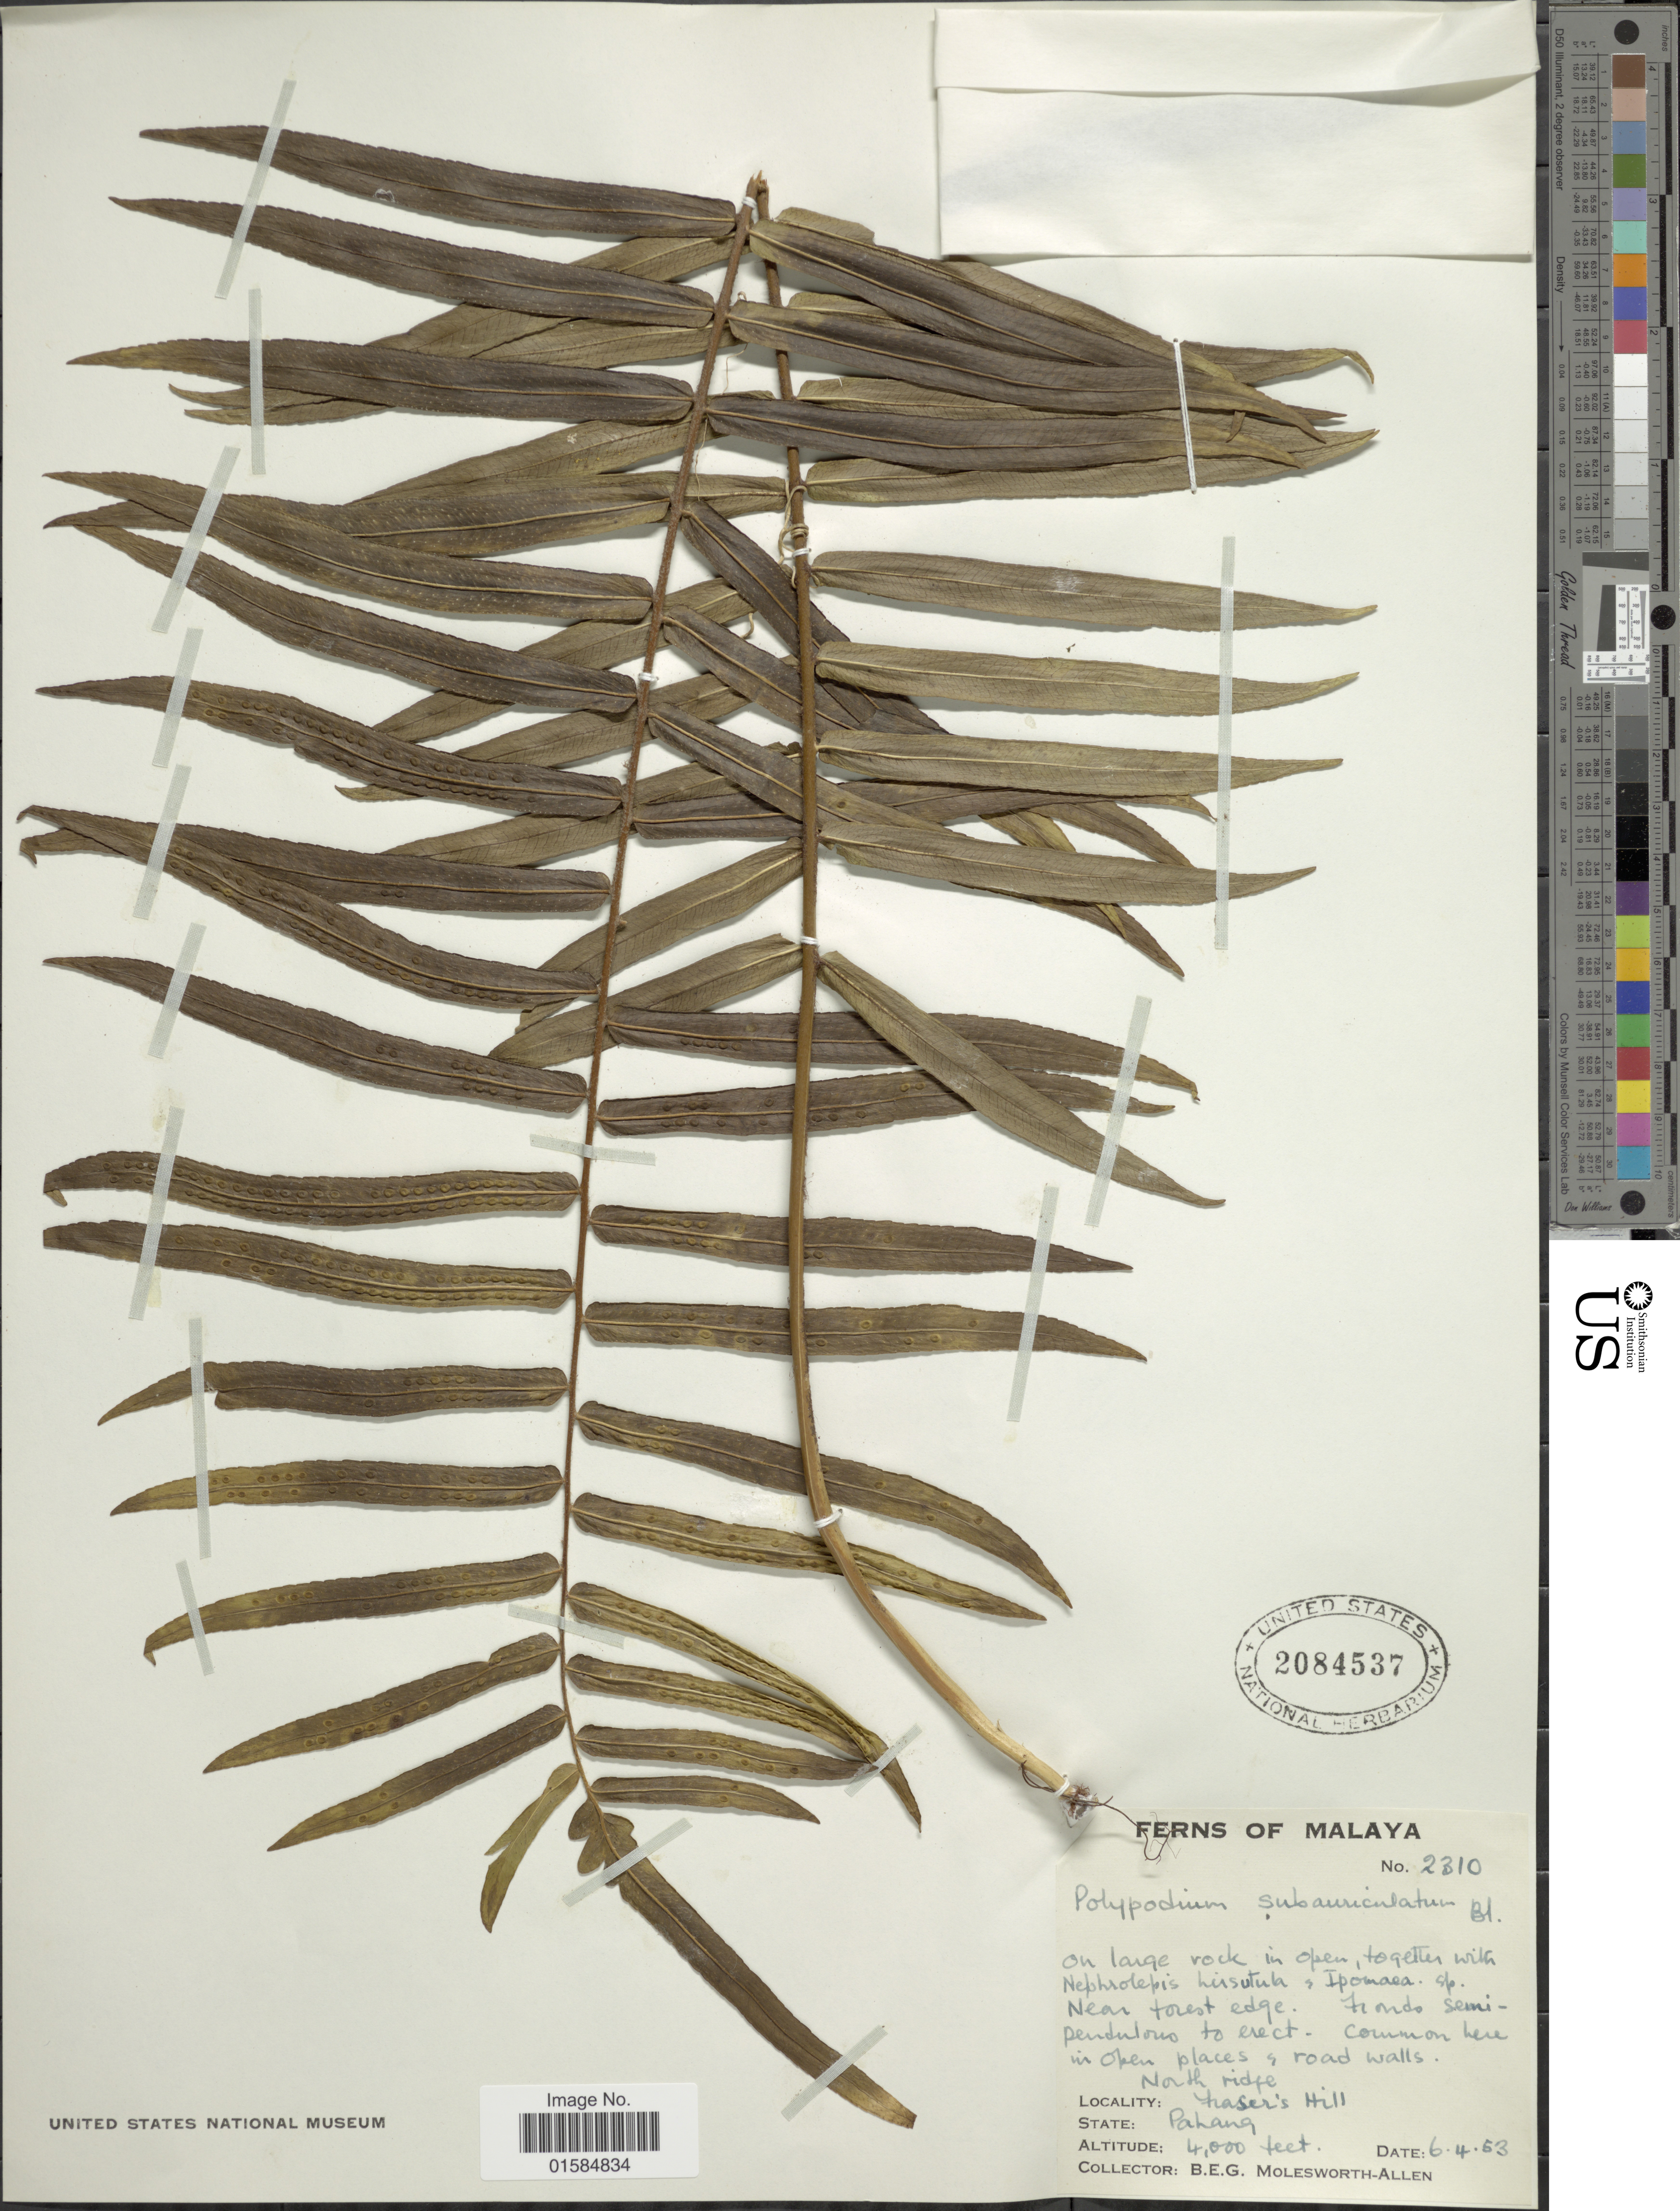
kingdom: Plantae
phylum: Tracheophyta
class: Polypodiopsida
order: Polypodiales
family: Polypodiaceae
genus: Goniophlebium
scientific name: Goniophlebium subauriculatum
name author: (Blume) C. Presl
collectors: B. E. G. Molesworth-Allen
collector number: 2310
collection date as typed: Transcribed d/m/y: 6/4/53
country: Malaysia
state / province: Pahang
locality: Malaya, North ridge, Fraser's Hill, State Pahang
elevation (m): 1219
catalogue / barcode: US 2084537